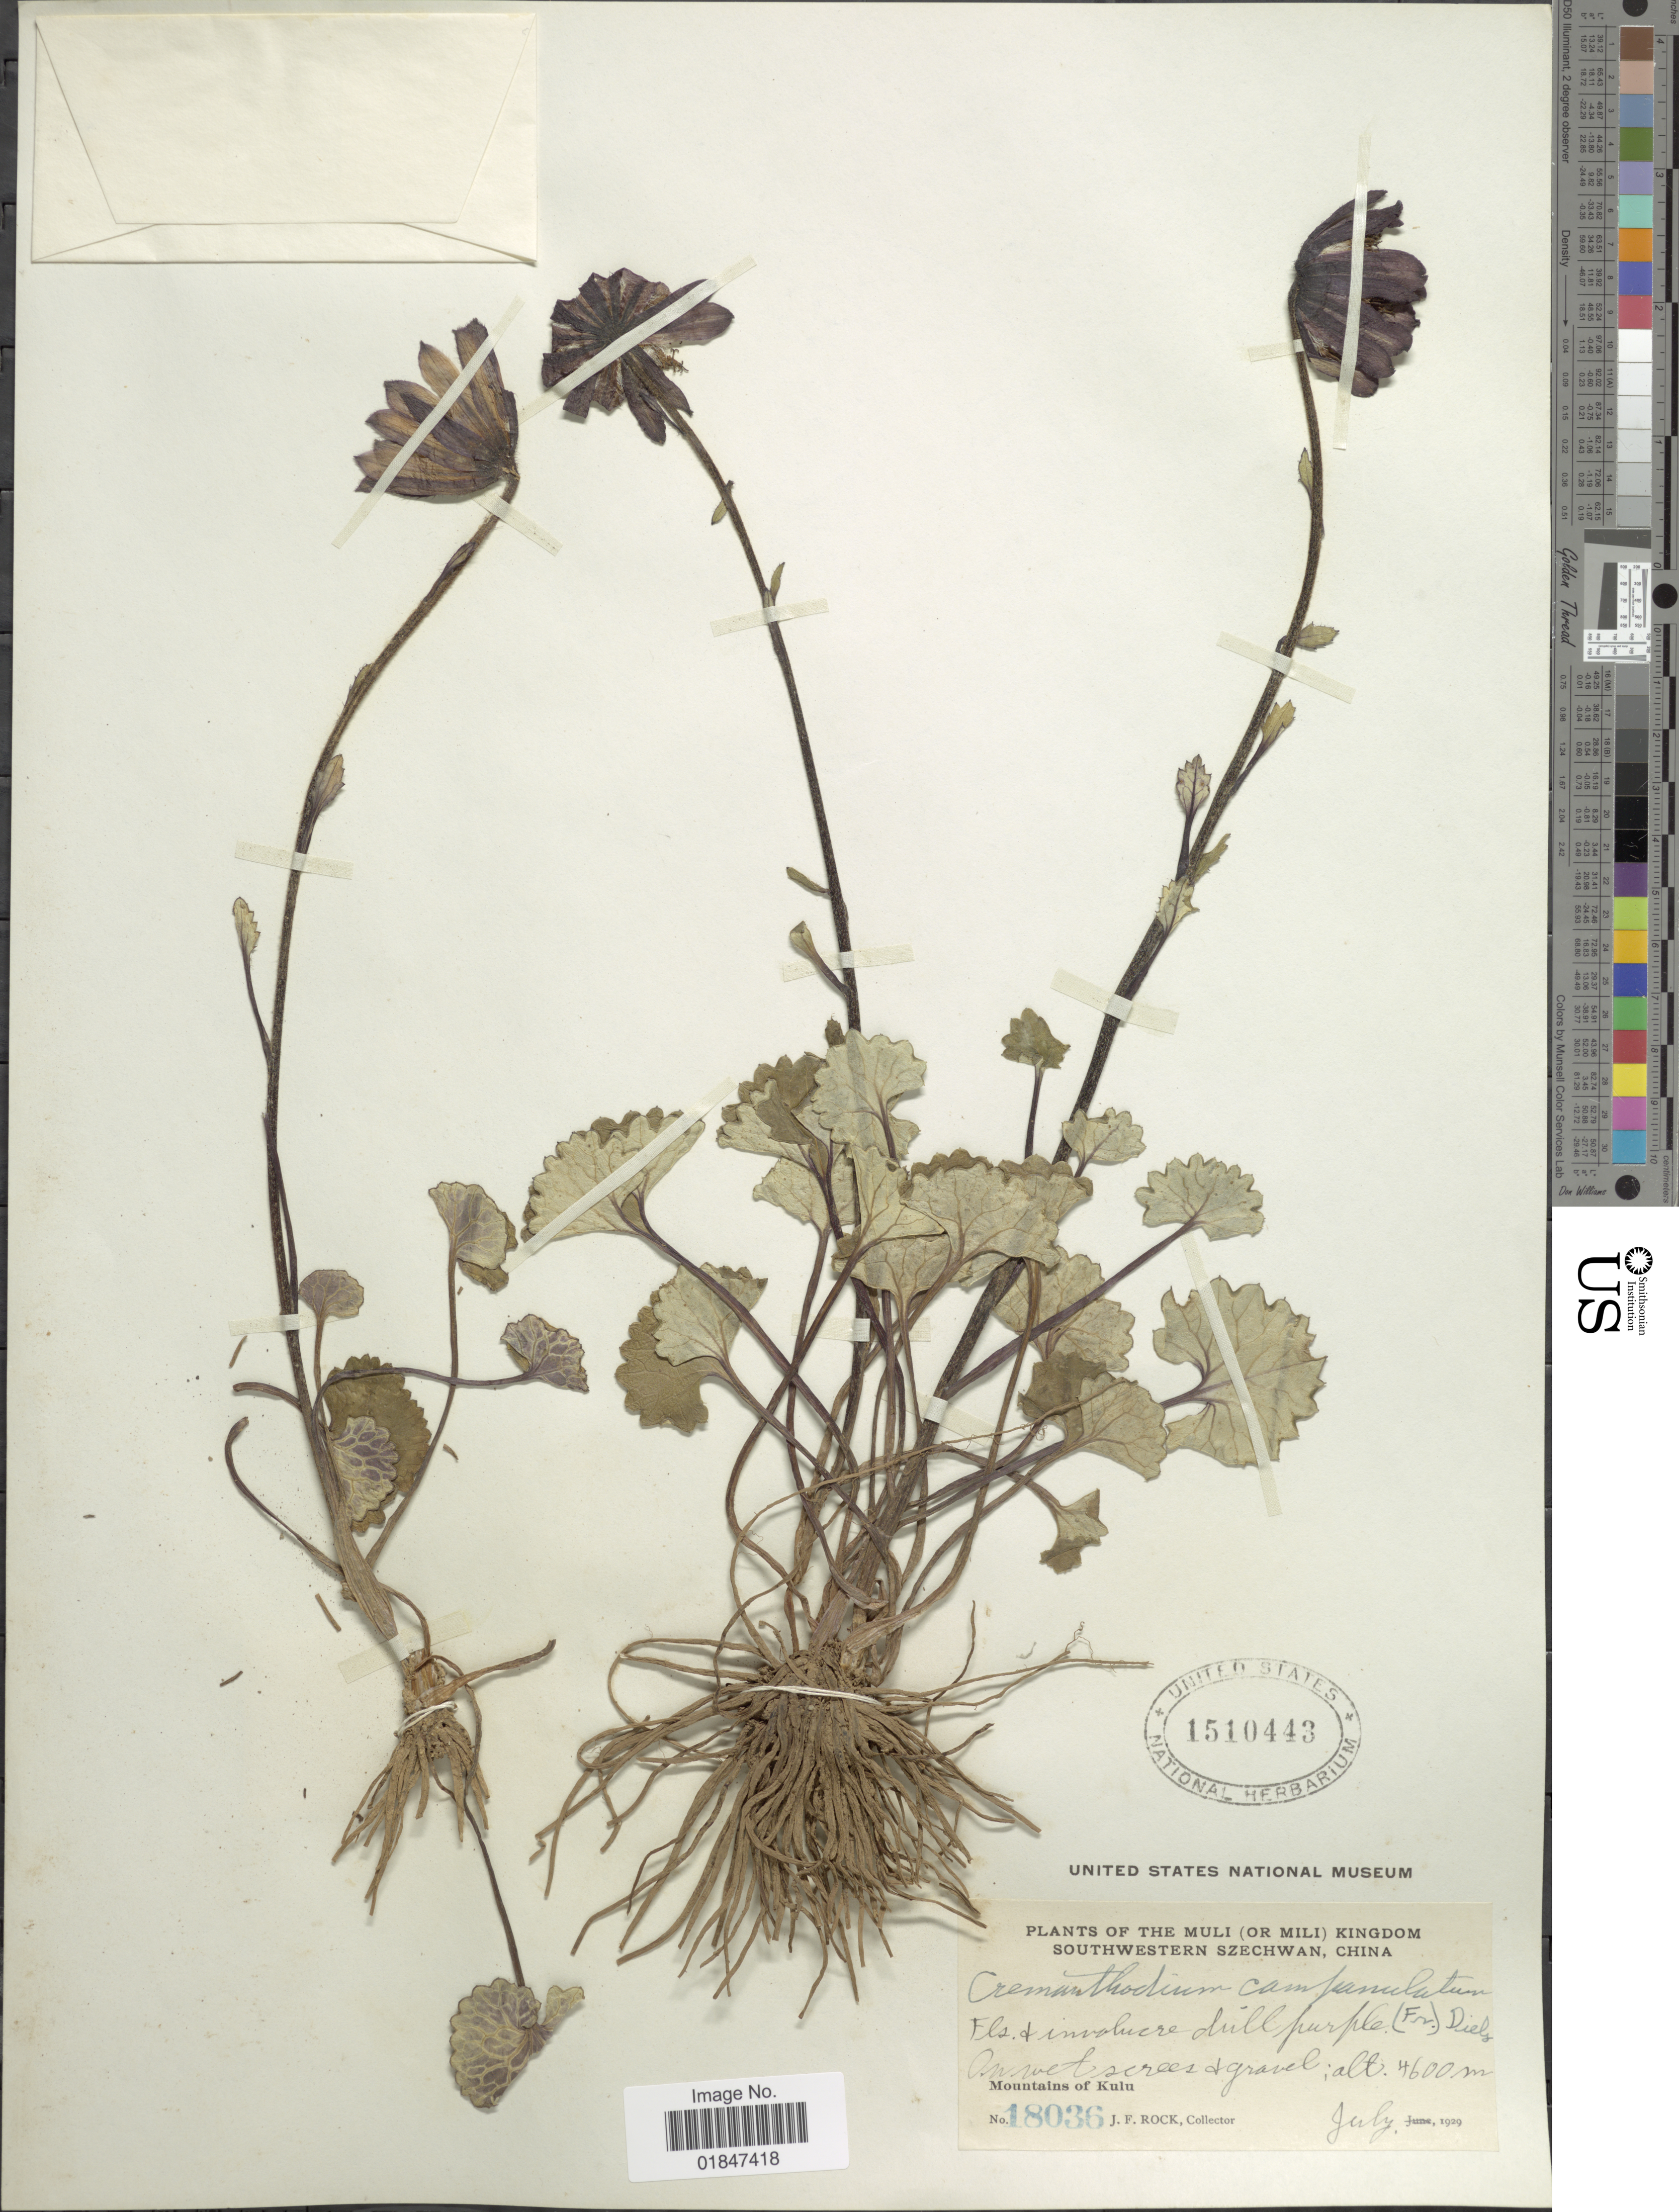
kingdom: Plantae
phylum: Tracheophyta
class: Magnoliopsida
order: Asterales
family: Asteraceae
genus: Cremanthodium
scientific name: Cremanthodium campanulatum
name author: Diels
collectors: J. Rock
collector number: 18036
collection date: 1929-07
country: China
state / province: Sichuan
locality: The Muli (or Mili) Kingdon, Southwestern Szechuan, Mountains of Kulu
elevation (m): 4600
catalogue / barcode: US 1510443